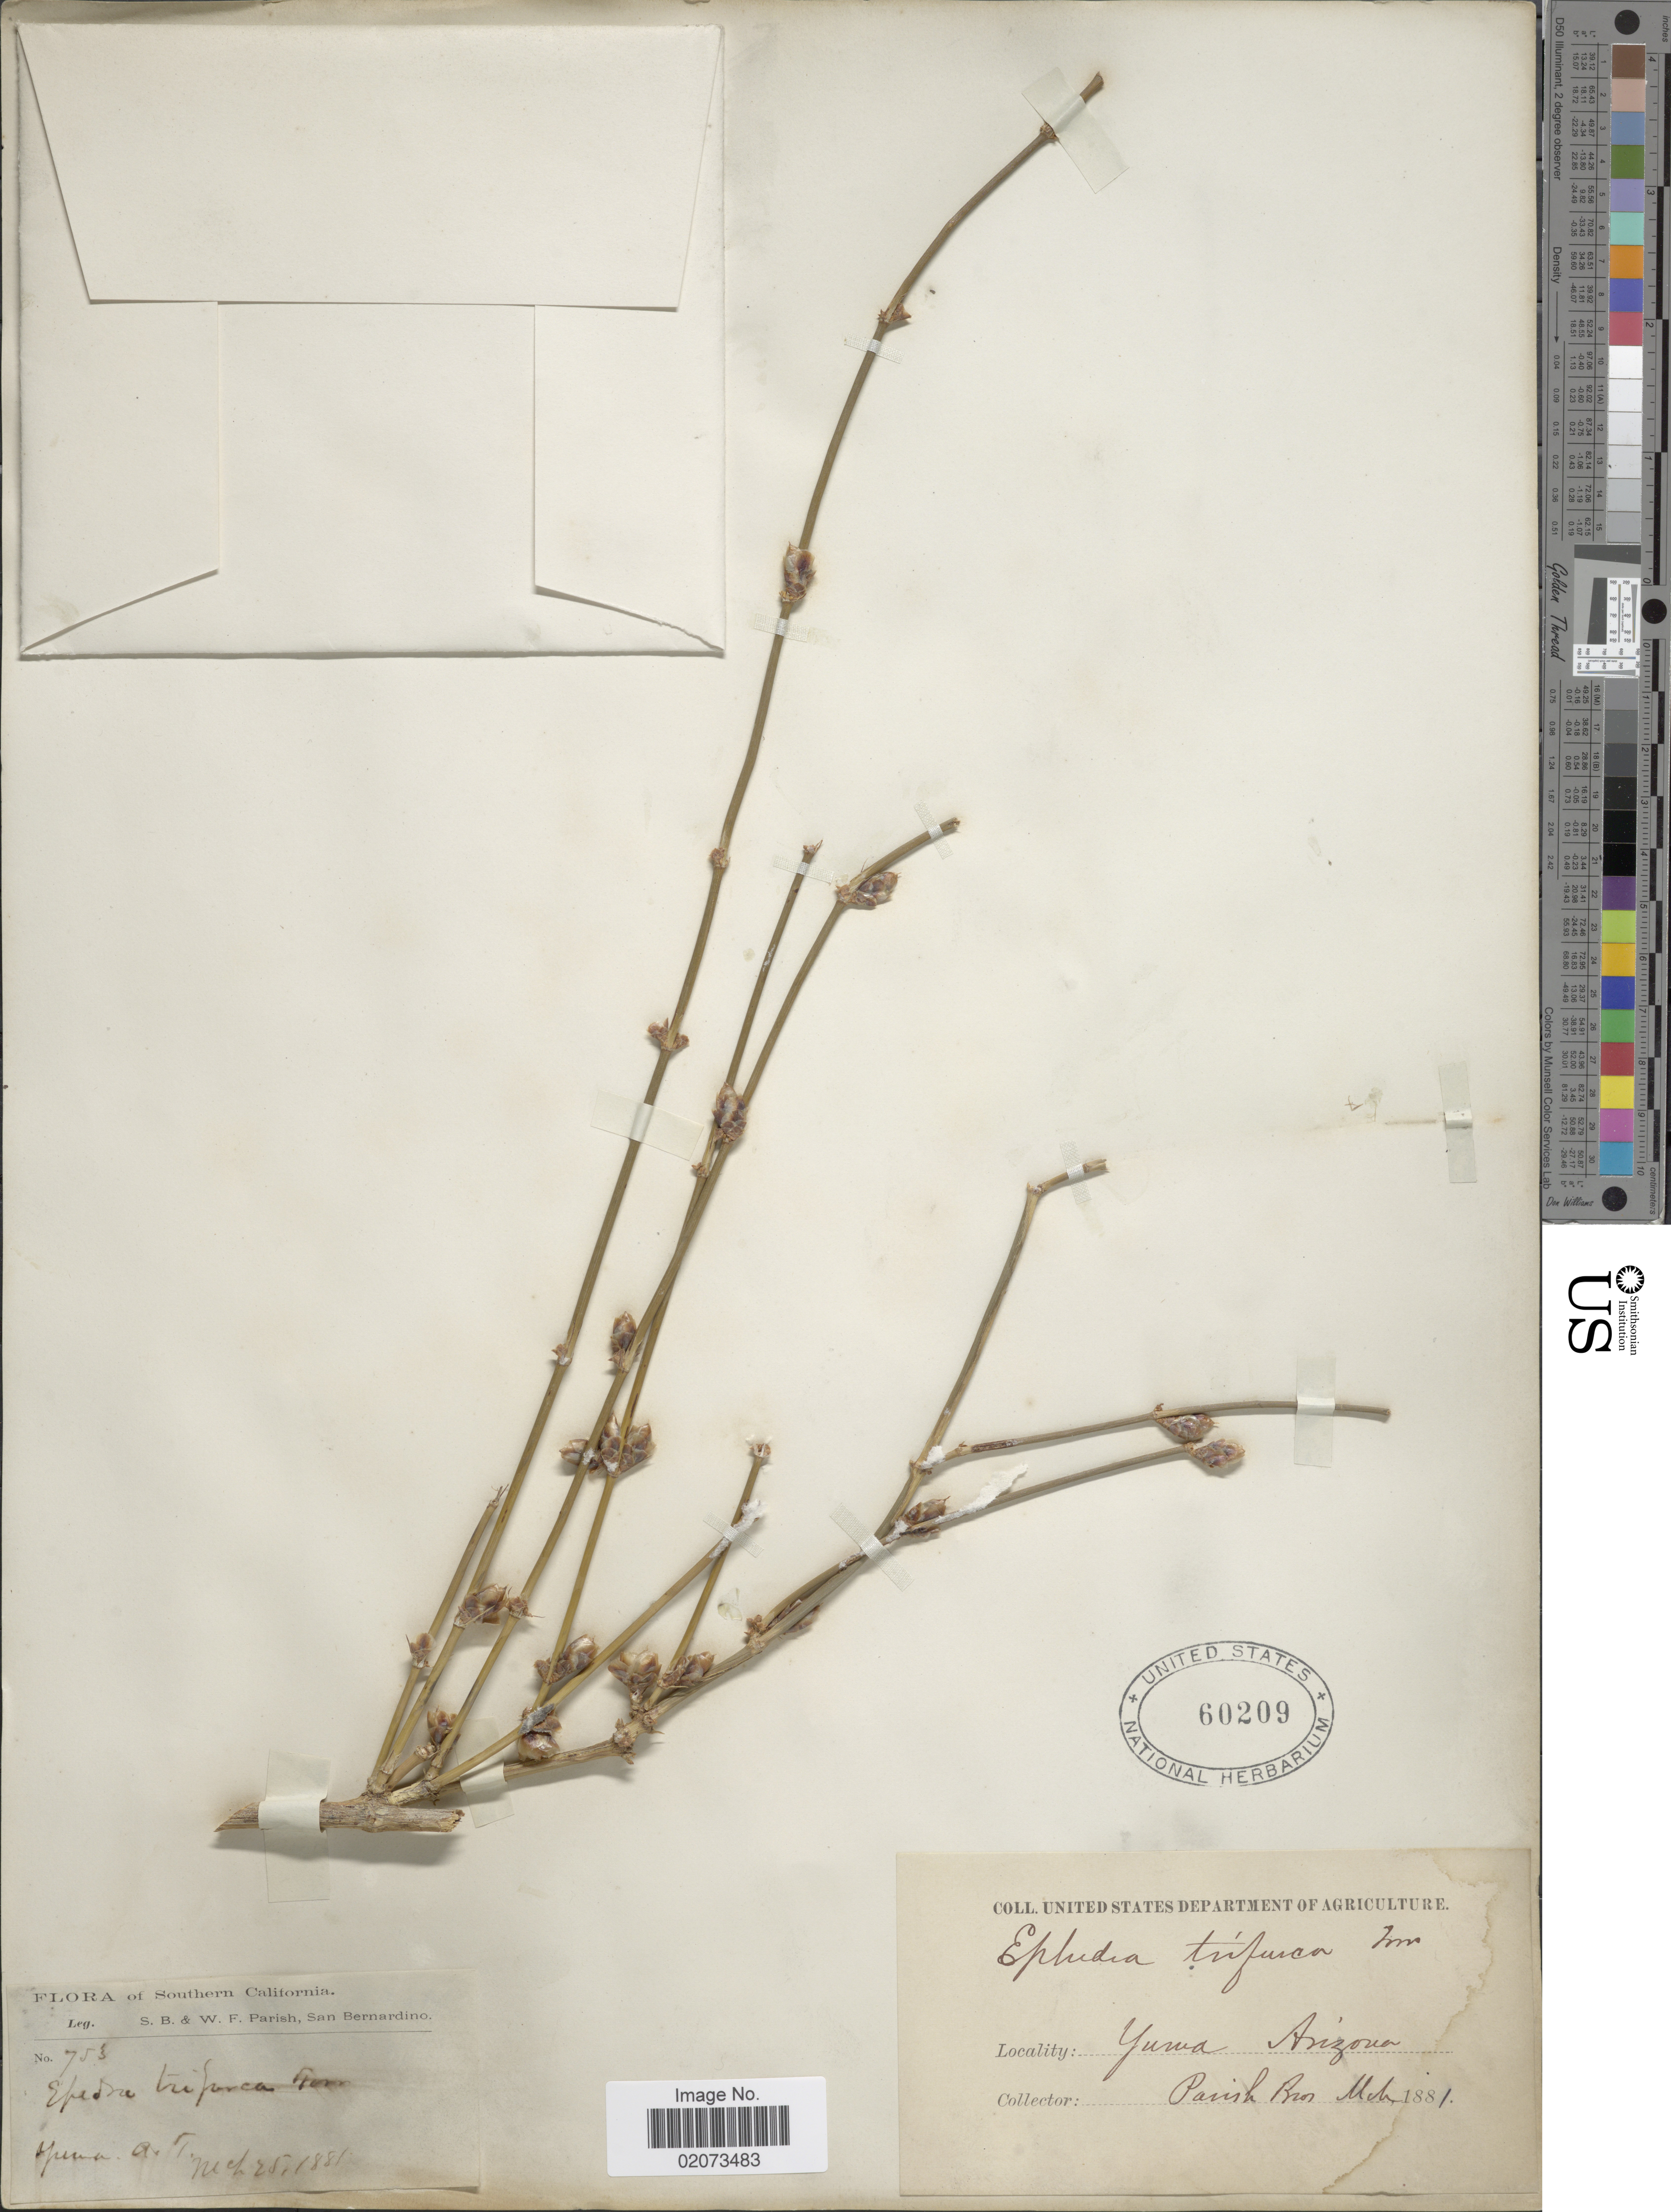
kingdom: Plantae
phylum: Tracheophyta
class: Gnetopsida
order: Ephedrales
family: Ephedraceae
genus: Ephedra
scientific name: Ephedra trifurca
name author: Torr. ex S. Watson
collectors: S. B. Parish & W. F. Parish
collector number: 753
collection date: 1881-03-25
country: United States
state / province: Arizona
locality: Yuma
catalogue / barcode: US 60209